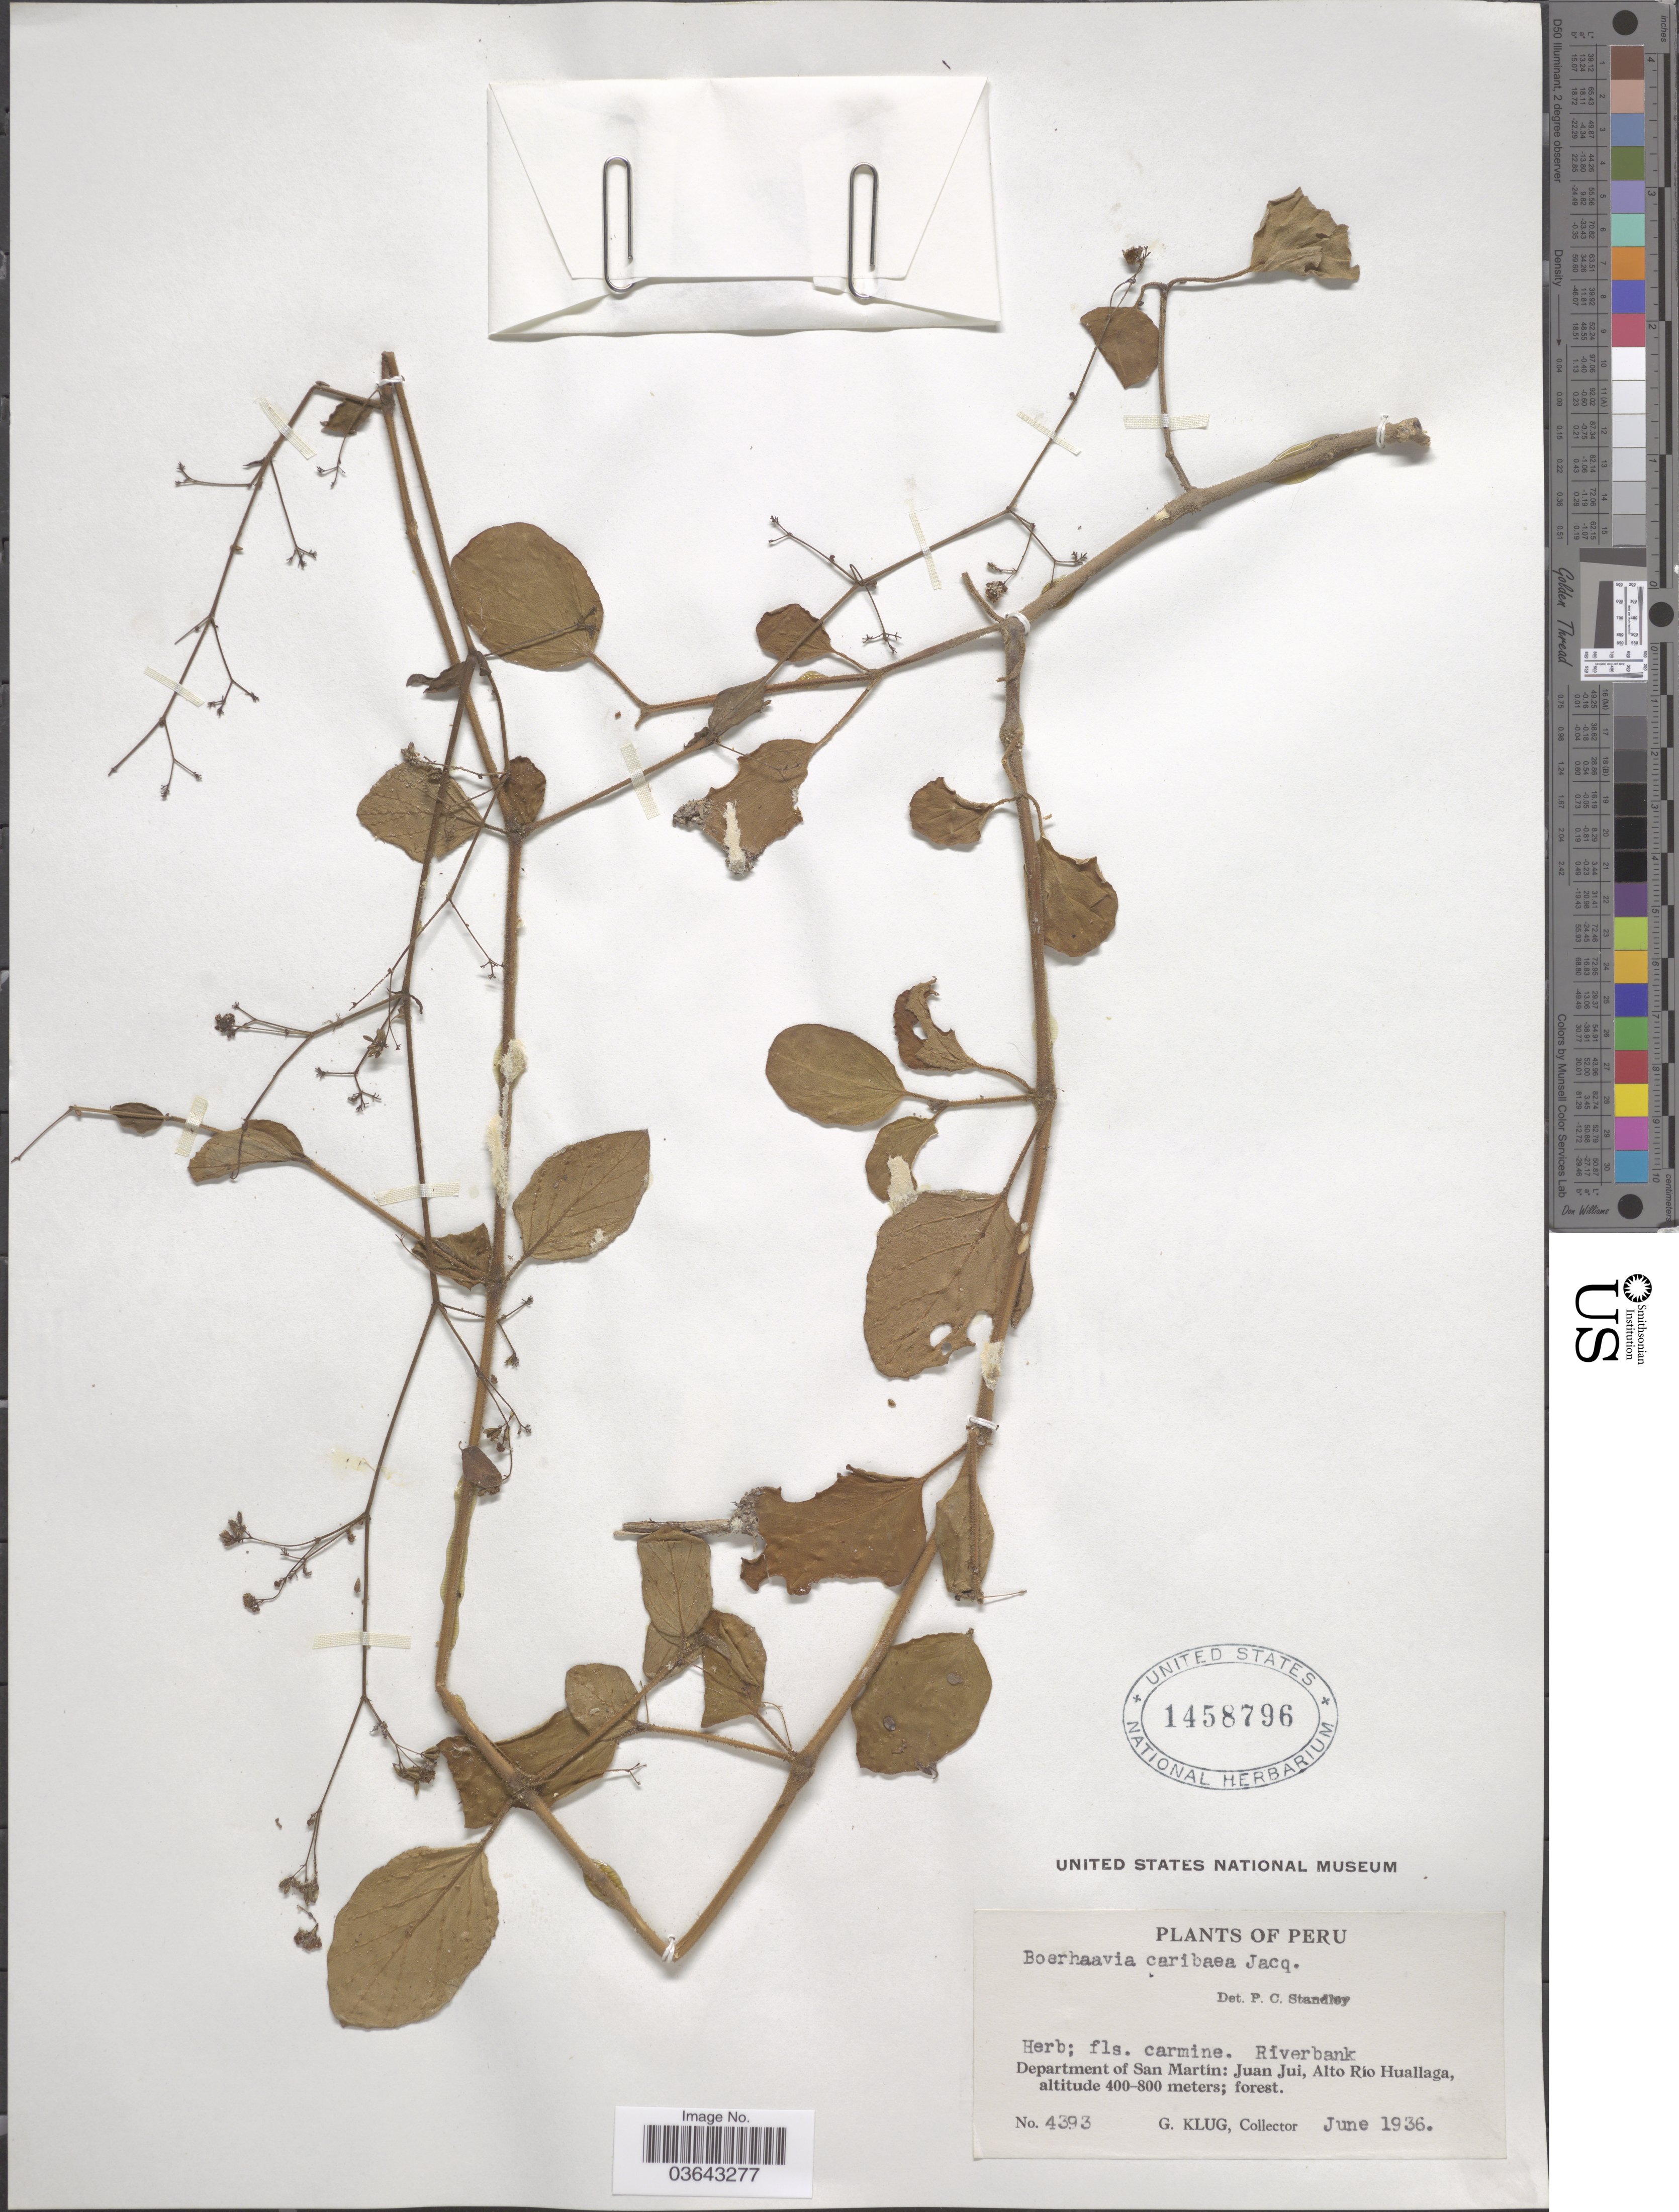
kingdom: Plantae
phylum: Tracheophyta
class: Magnoliopsida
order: Caryophyllales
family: Nyctaginaceae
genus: Boerhavia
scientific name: Boerhavia diffusa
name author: L.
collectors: G. Klug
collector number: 4393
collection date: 1936-06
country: Peru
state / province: San Martín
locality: Department of San Martín: Juan Jui, Alto Río Huallaga.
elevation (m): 400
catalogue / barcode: US 1458796